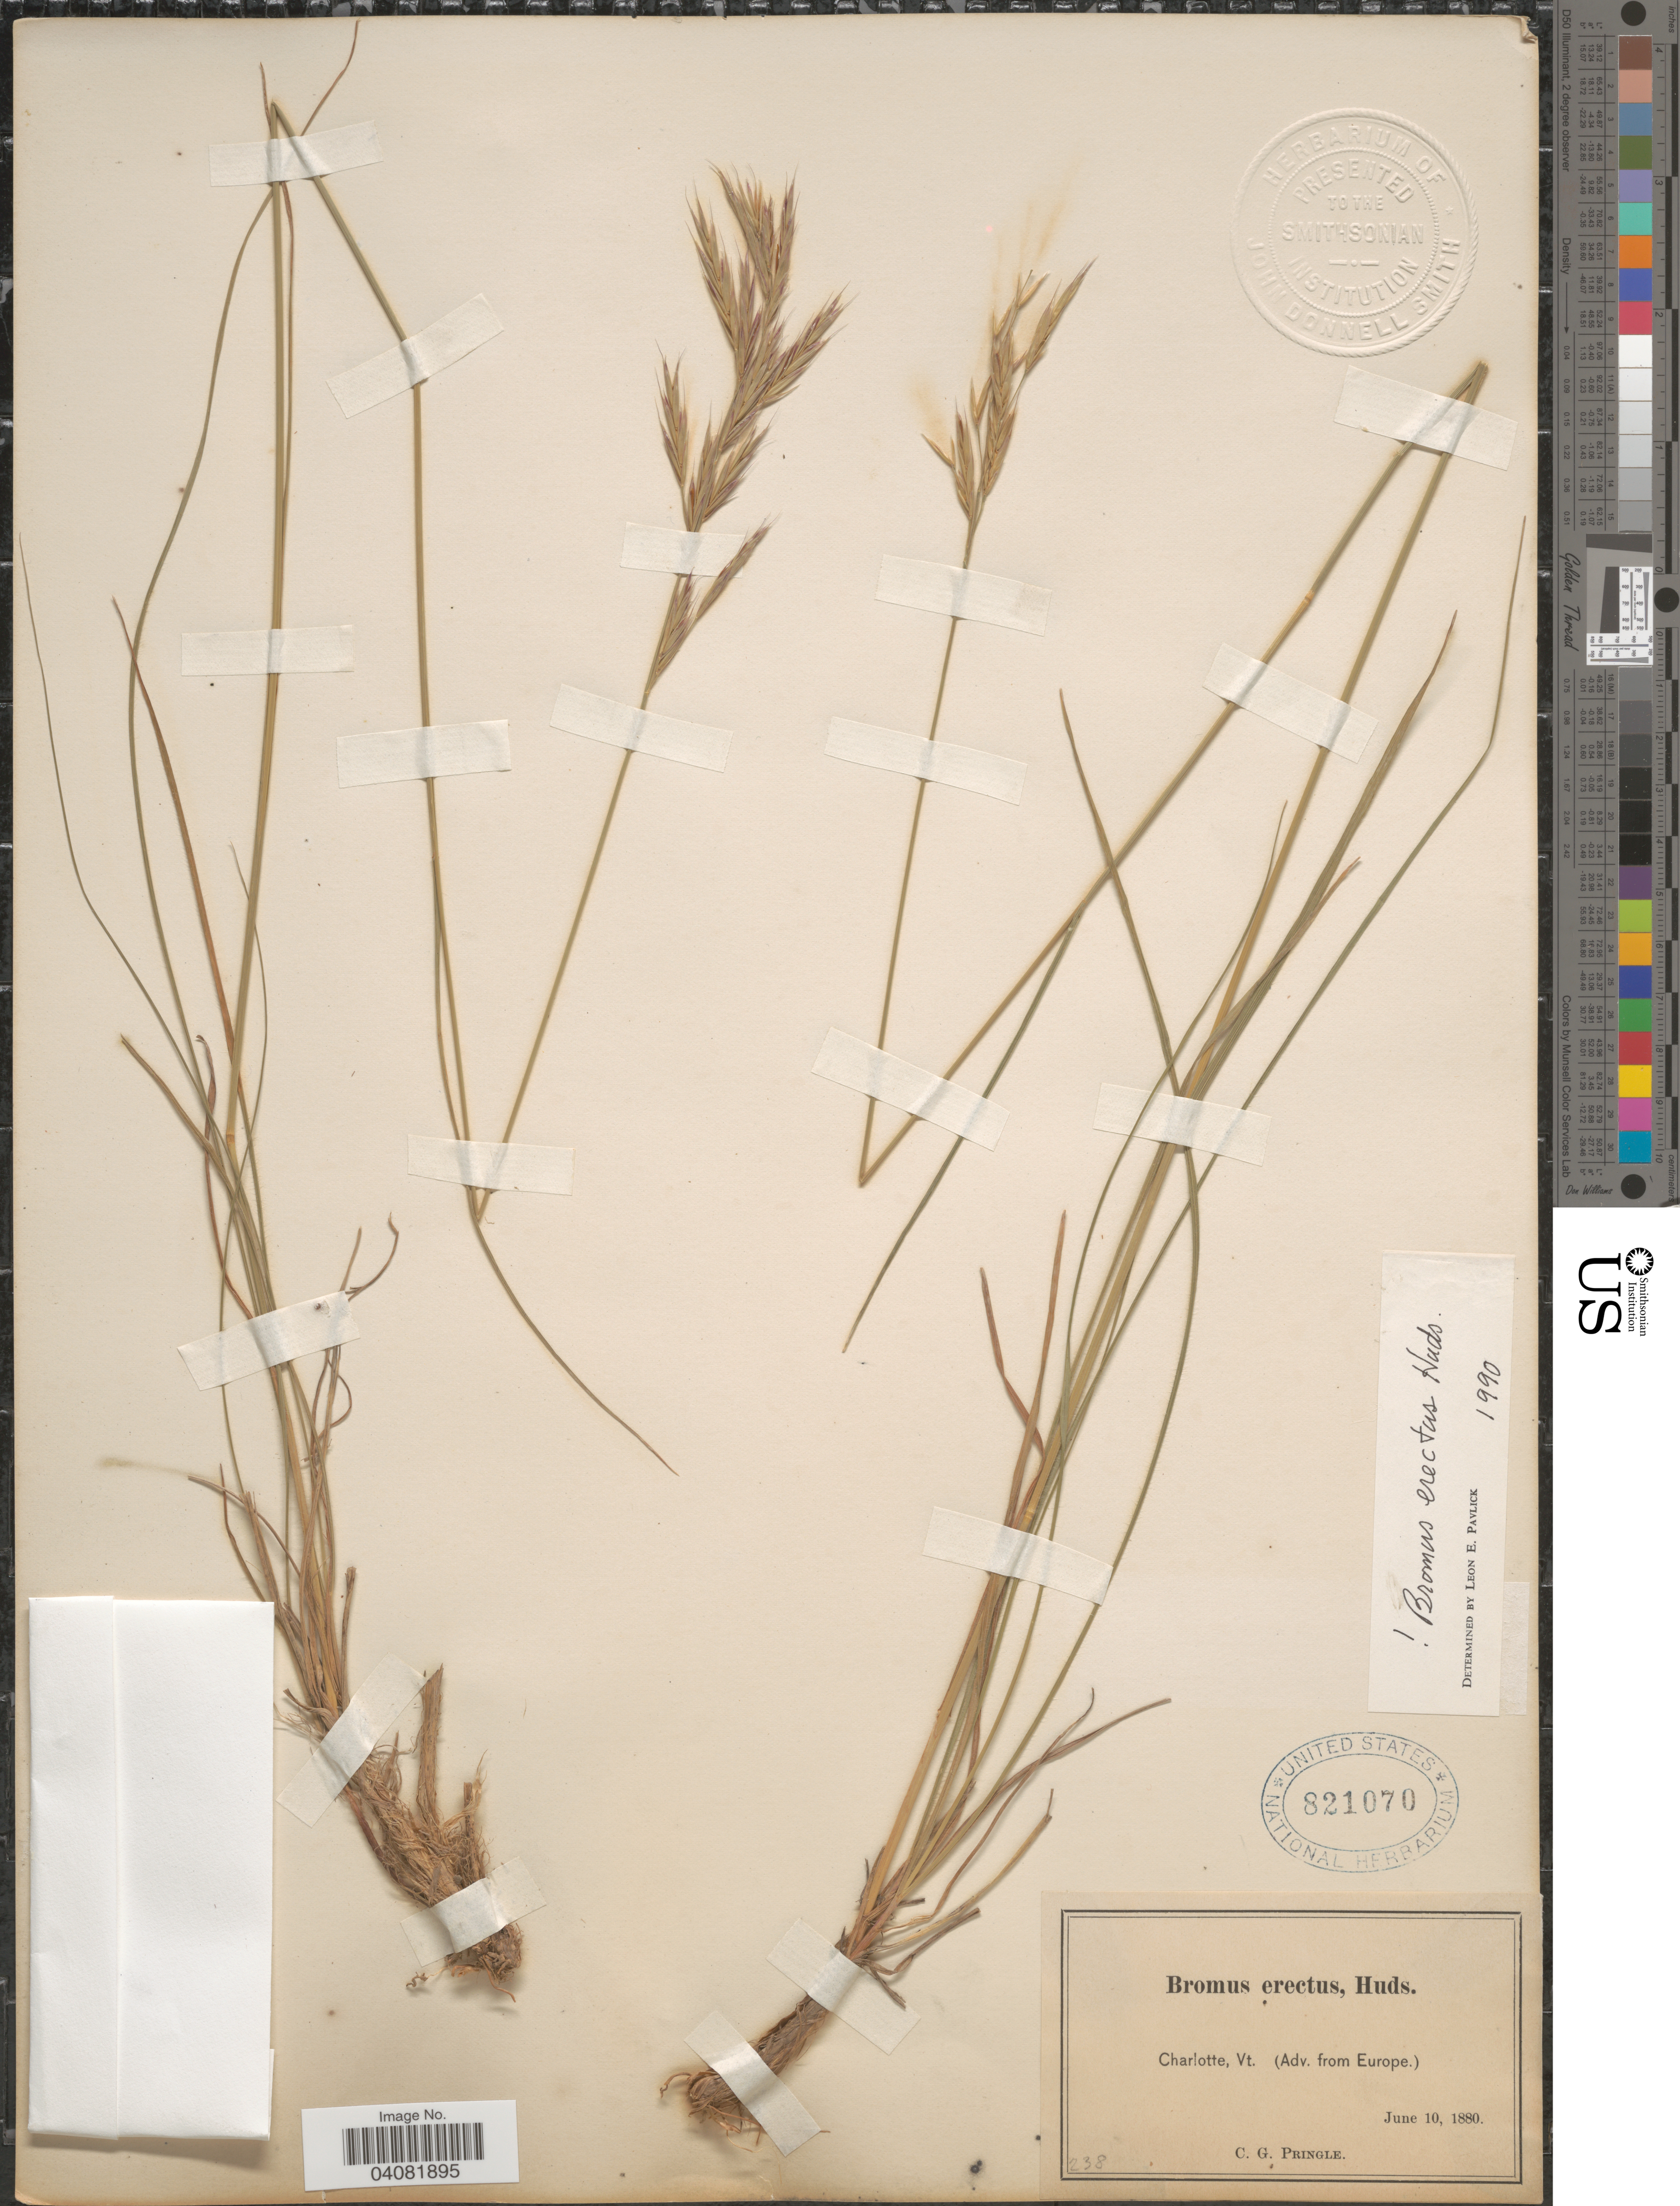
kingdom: Plantae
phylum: Tracheophyta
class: Liliopsida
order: Poales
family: Poaceae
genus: Bromus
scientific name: Bromus erectus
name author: Huds.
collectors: C. G. Pringle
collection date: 1880-06-10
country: United States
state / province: Vermont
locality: Charlotte.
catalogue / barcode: US 821070